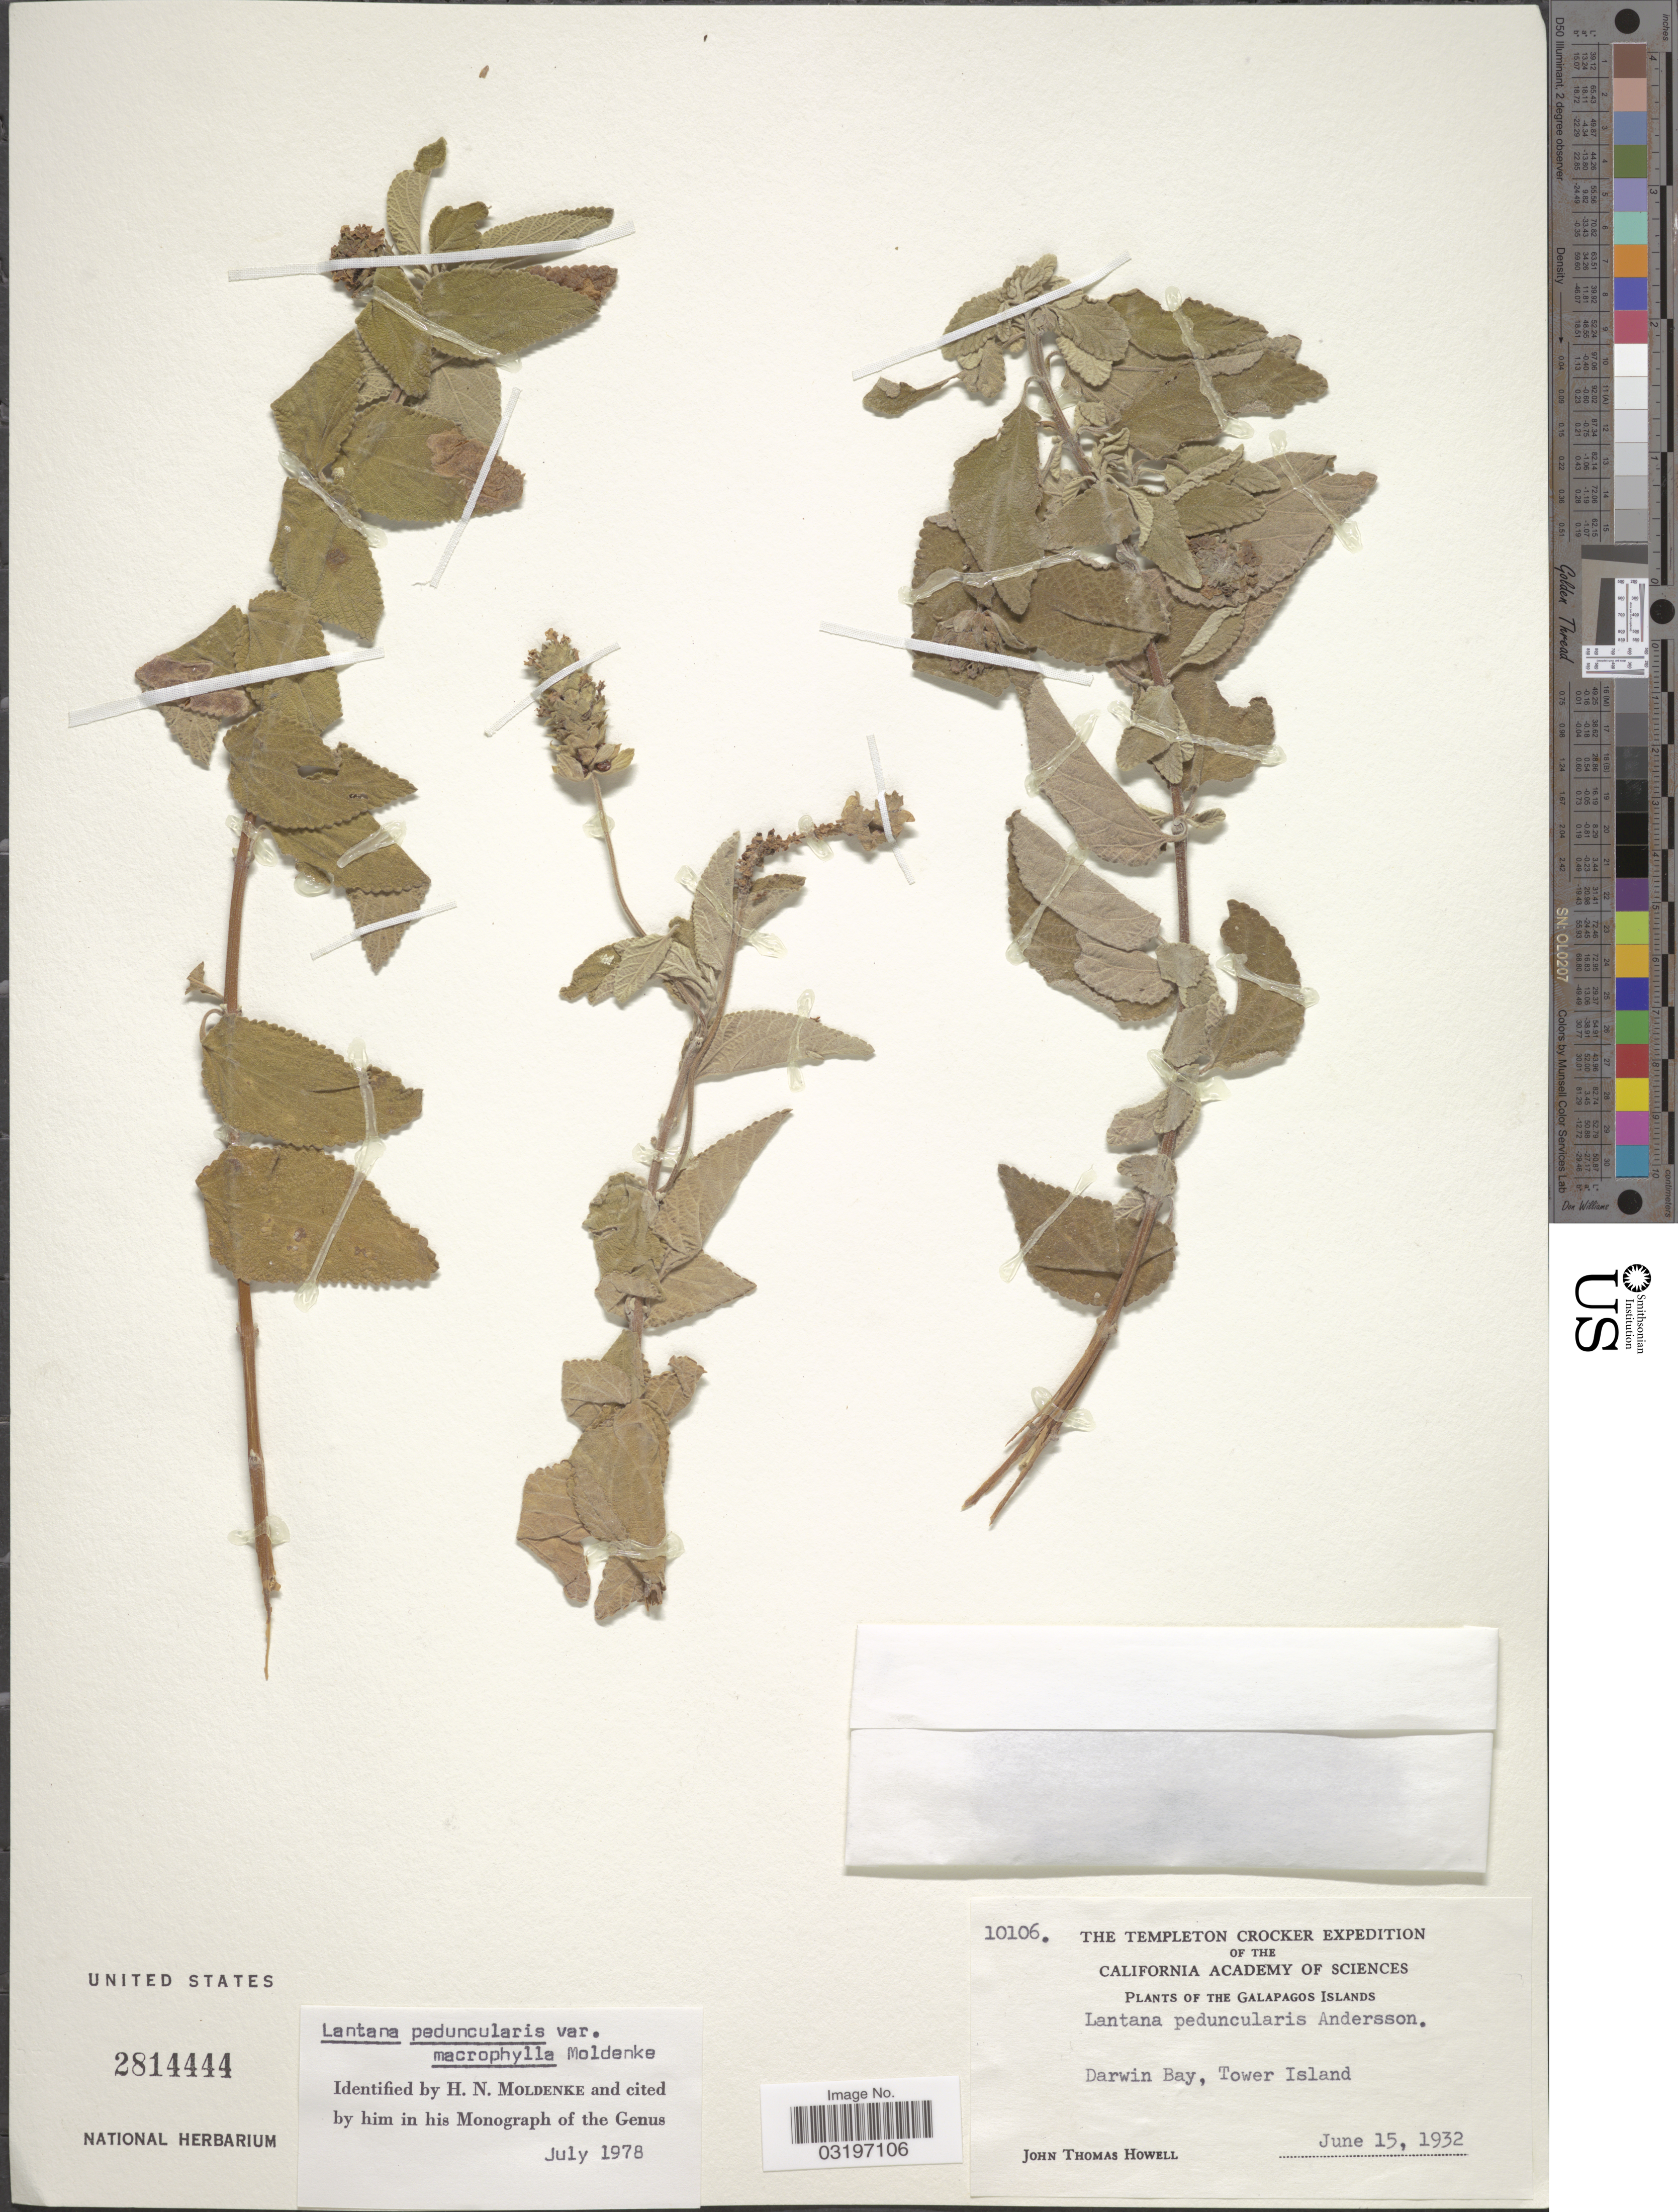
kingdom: Plantae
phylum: Tracheophyta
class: Magnoliopsida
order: Lamiales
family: Verbenaceae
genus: Lantana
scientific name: Lantana peduncularis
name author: Andersson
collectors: J. T. Howell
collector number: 10106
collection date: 1932-06-15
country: Ecuador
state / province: Colón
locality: The Galapagos Islands. Darwin Bay, Tower Island.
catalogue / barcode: US 2814444